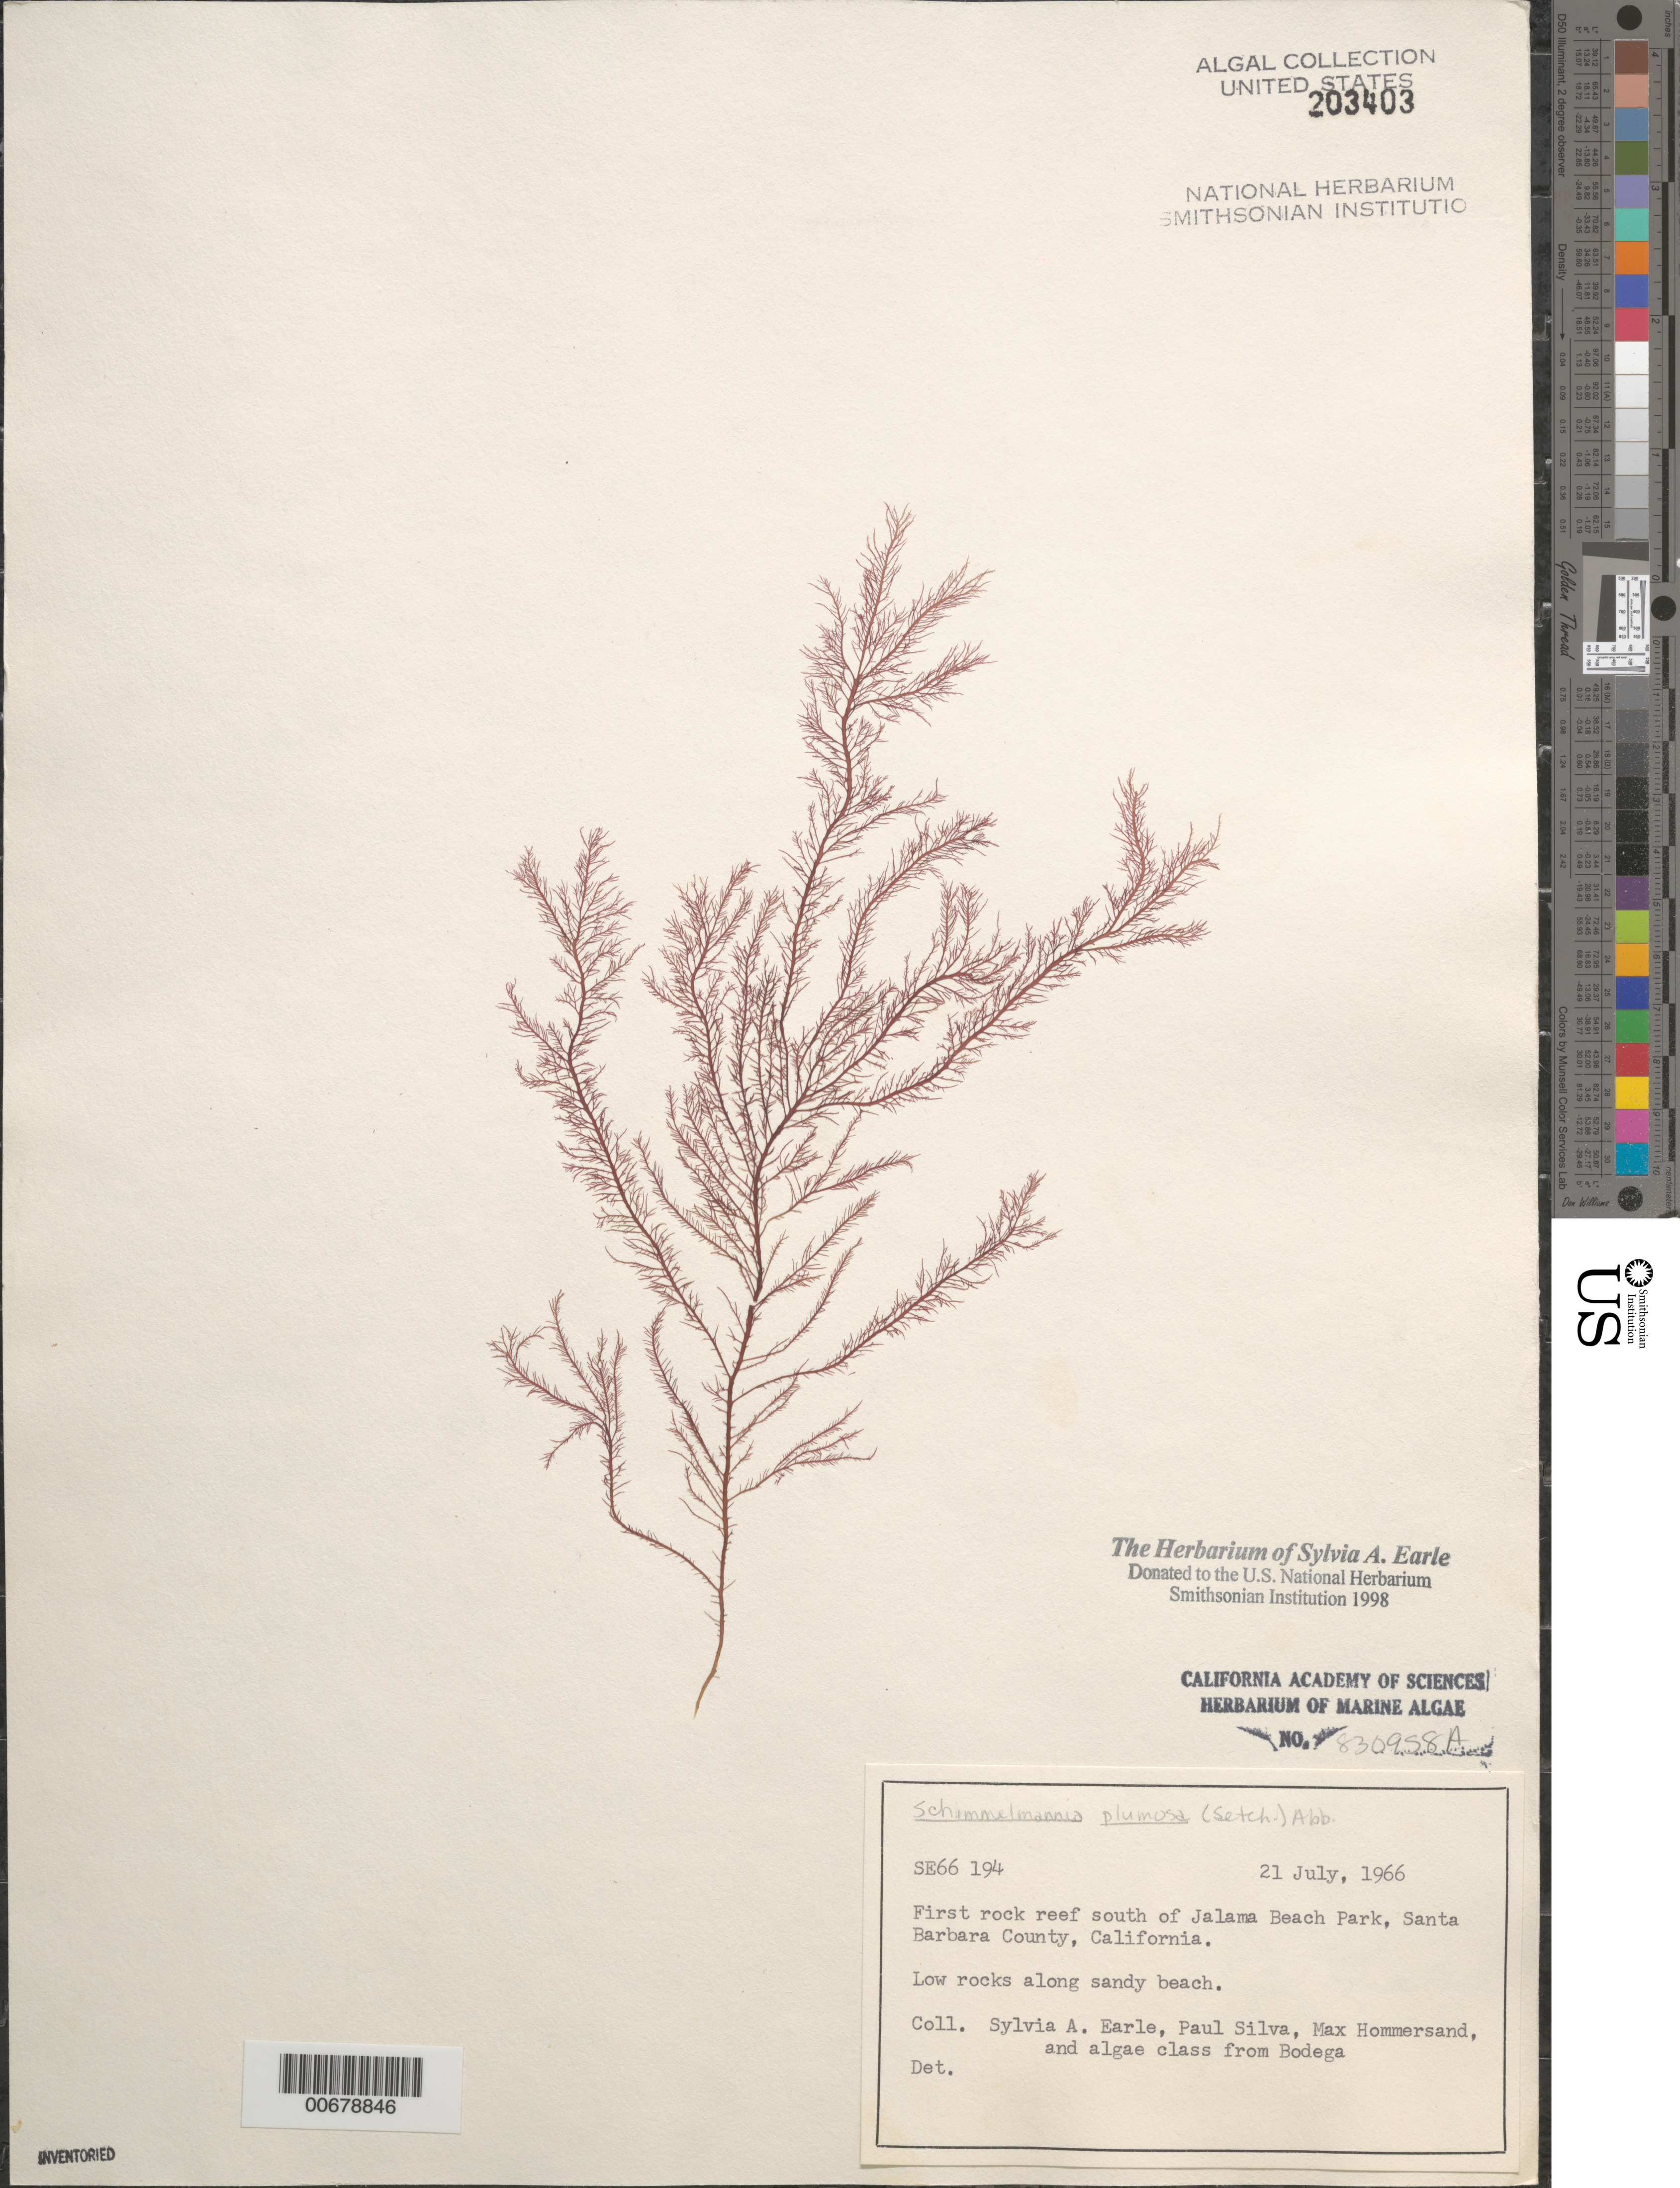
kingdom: Plantae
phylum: Rhodophyta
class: Florideophyceae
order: Gigartinales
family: Gloiosiphoniaceae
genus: Schimmelmannia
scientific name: Schimmelmannia plumosa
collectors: S. A. Earle, P. C. Silva, M. H. Hommersand & Bodega Algae Class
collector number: SE 66194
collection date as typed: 21 Jul 1966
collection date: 1966-07-21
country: United States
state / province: California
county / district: Santa Barbara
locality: Reef south of Jalama Beach Park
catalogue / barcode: US 203403